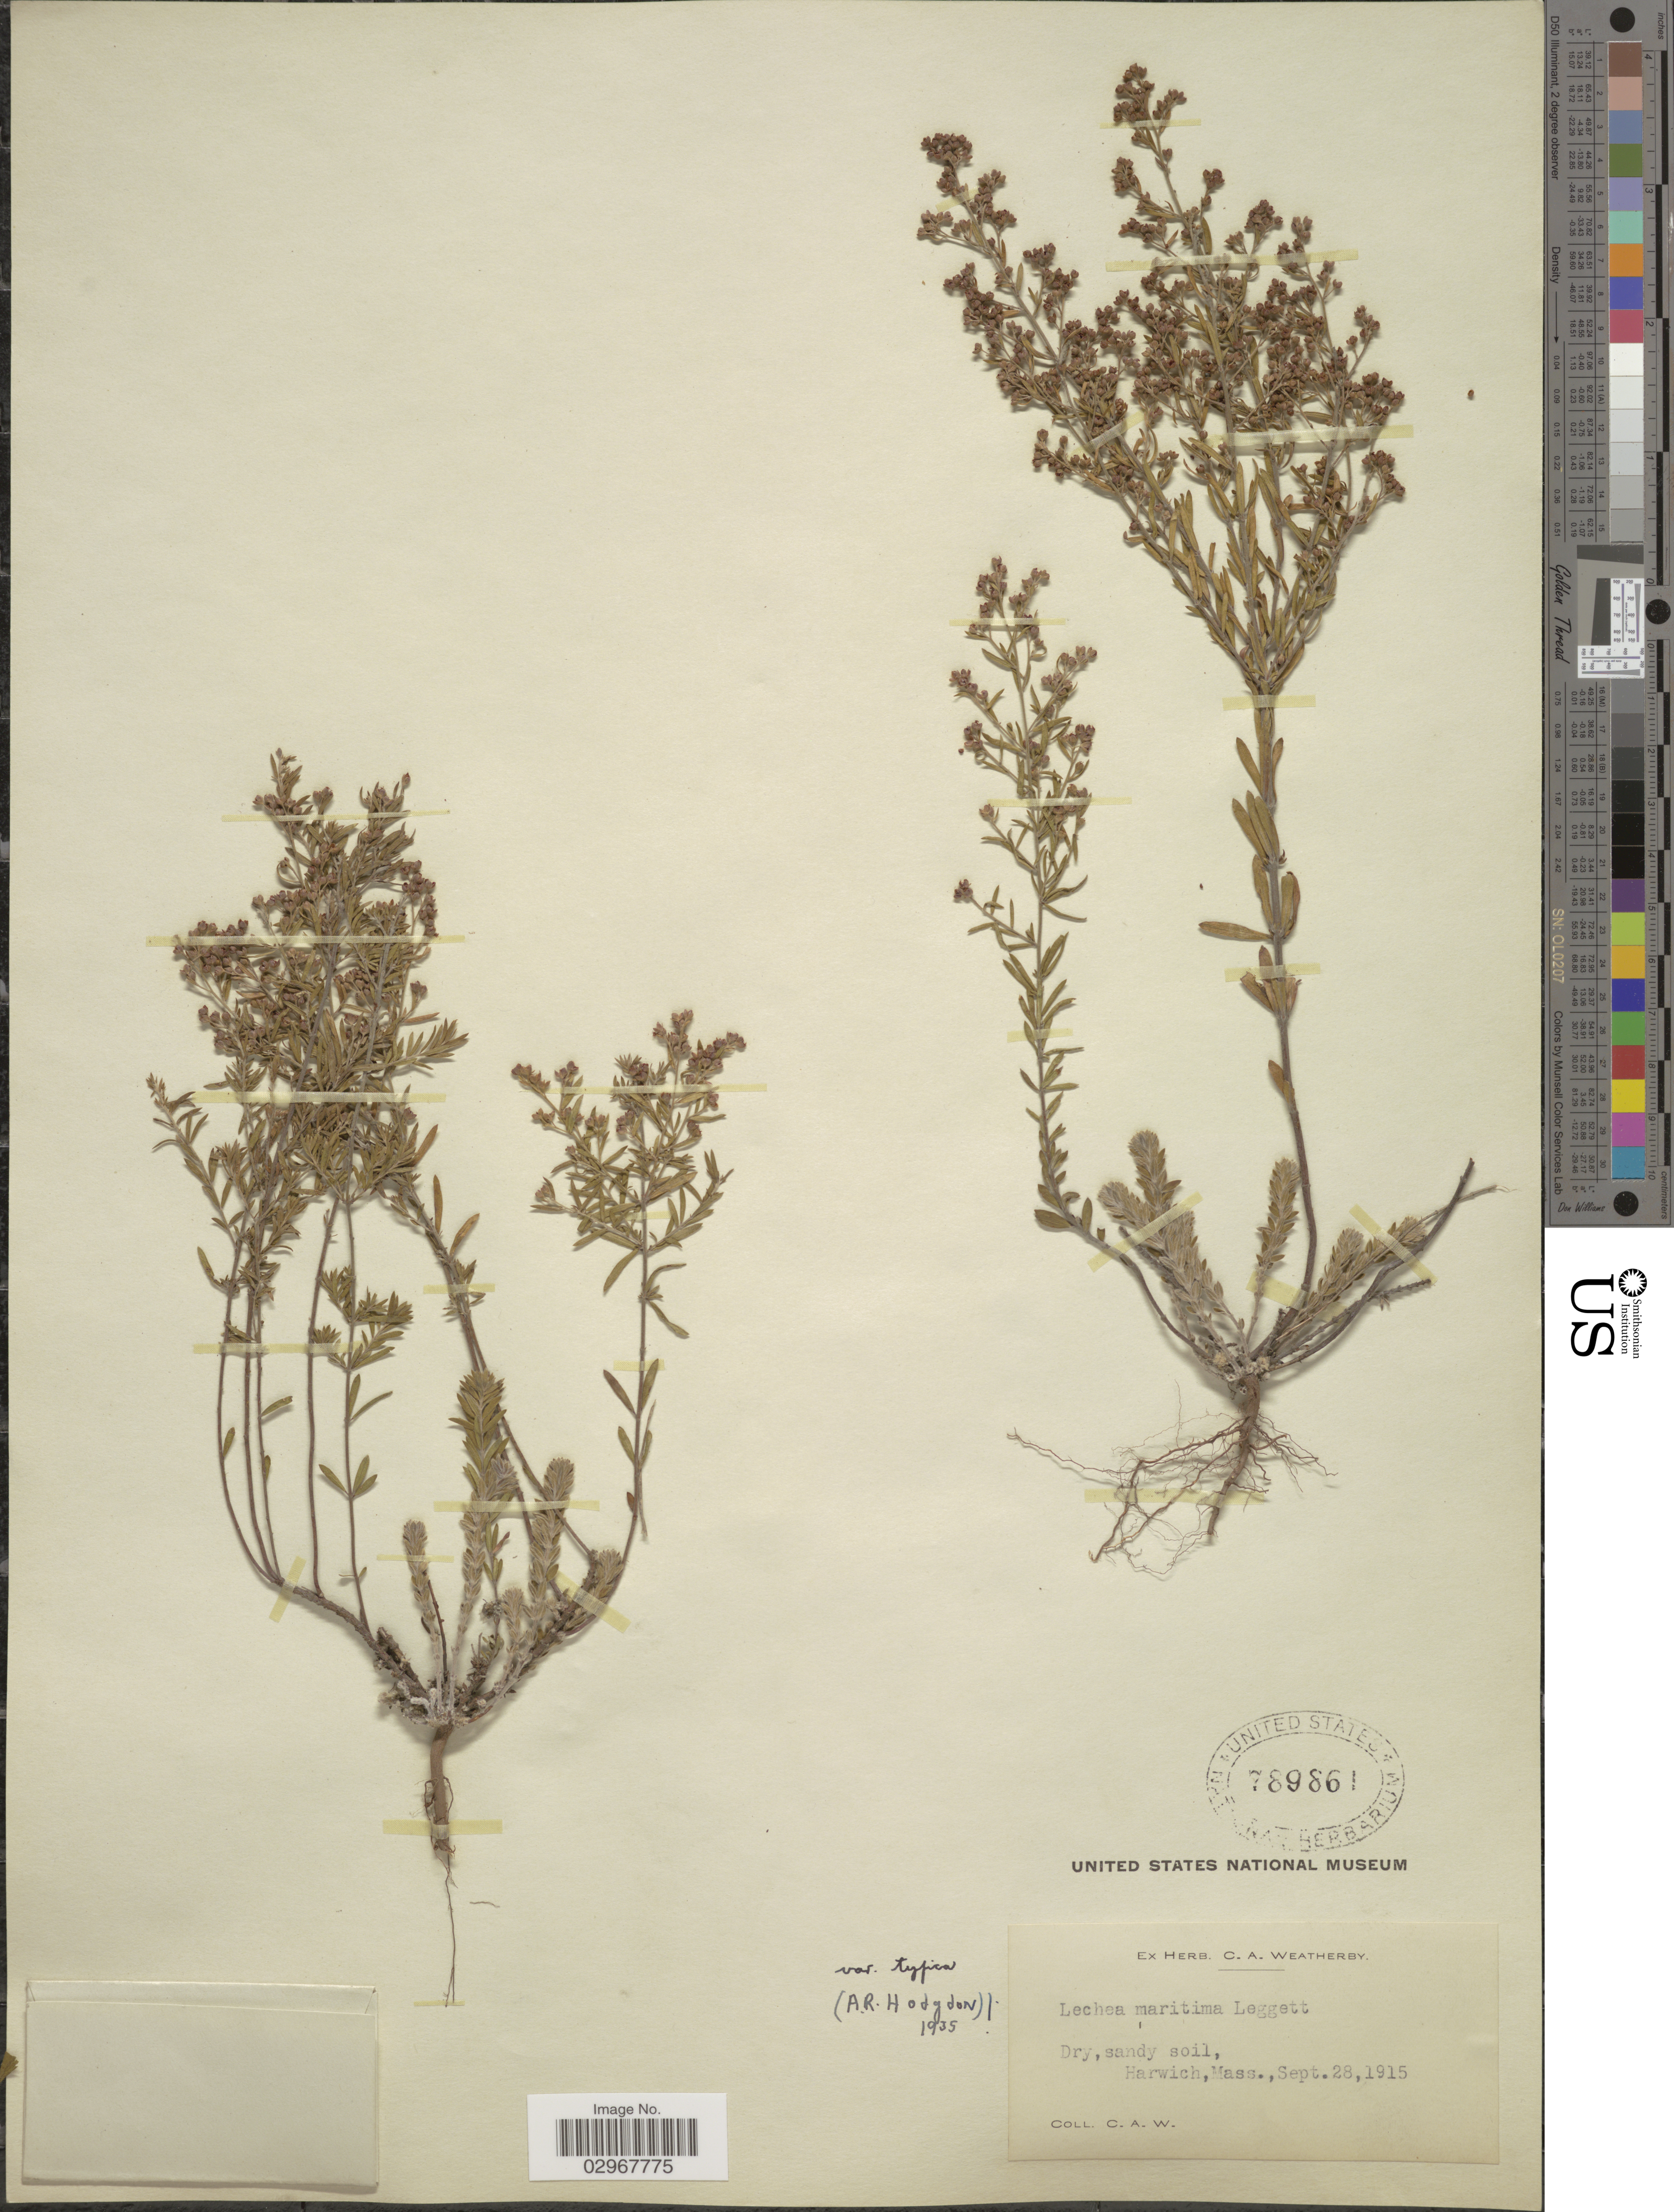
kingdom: Plantae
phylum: Tracheophyta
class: Magnoliopsida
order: Malvales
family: Cistaceae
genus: Lechea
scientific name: Lechea maritima var. typica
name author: Hodgdon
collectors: C. A. Weatherby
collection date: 1915-09-28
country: United States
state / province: Massachusetts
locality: Harwich, Mass.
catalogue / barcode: US 789861